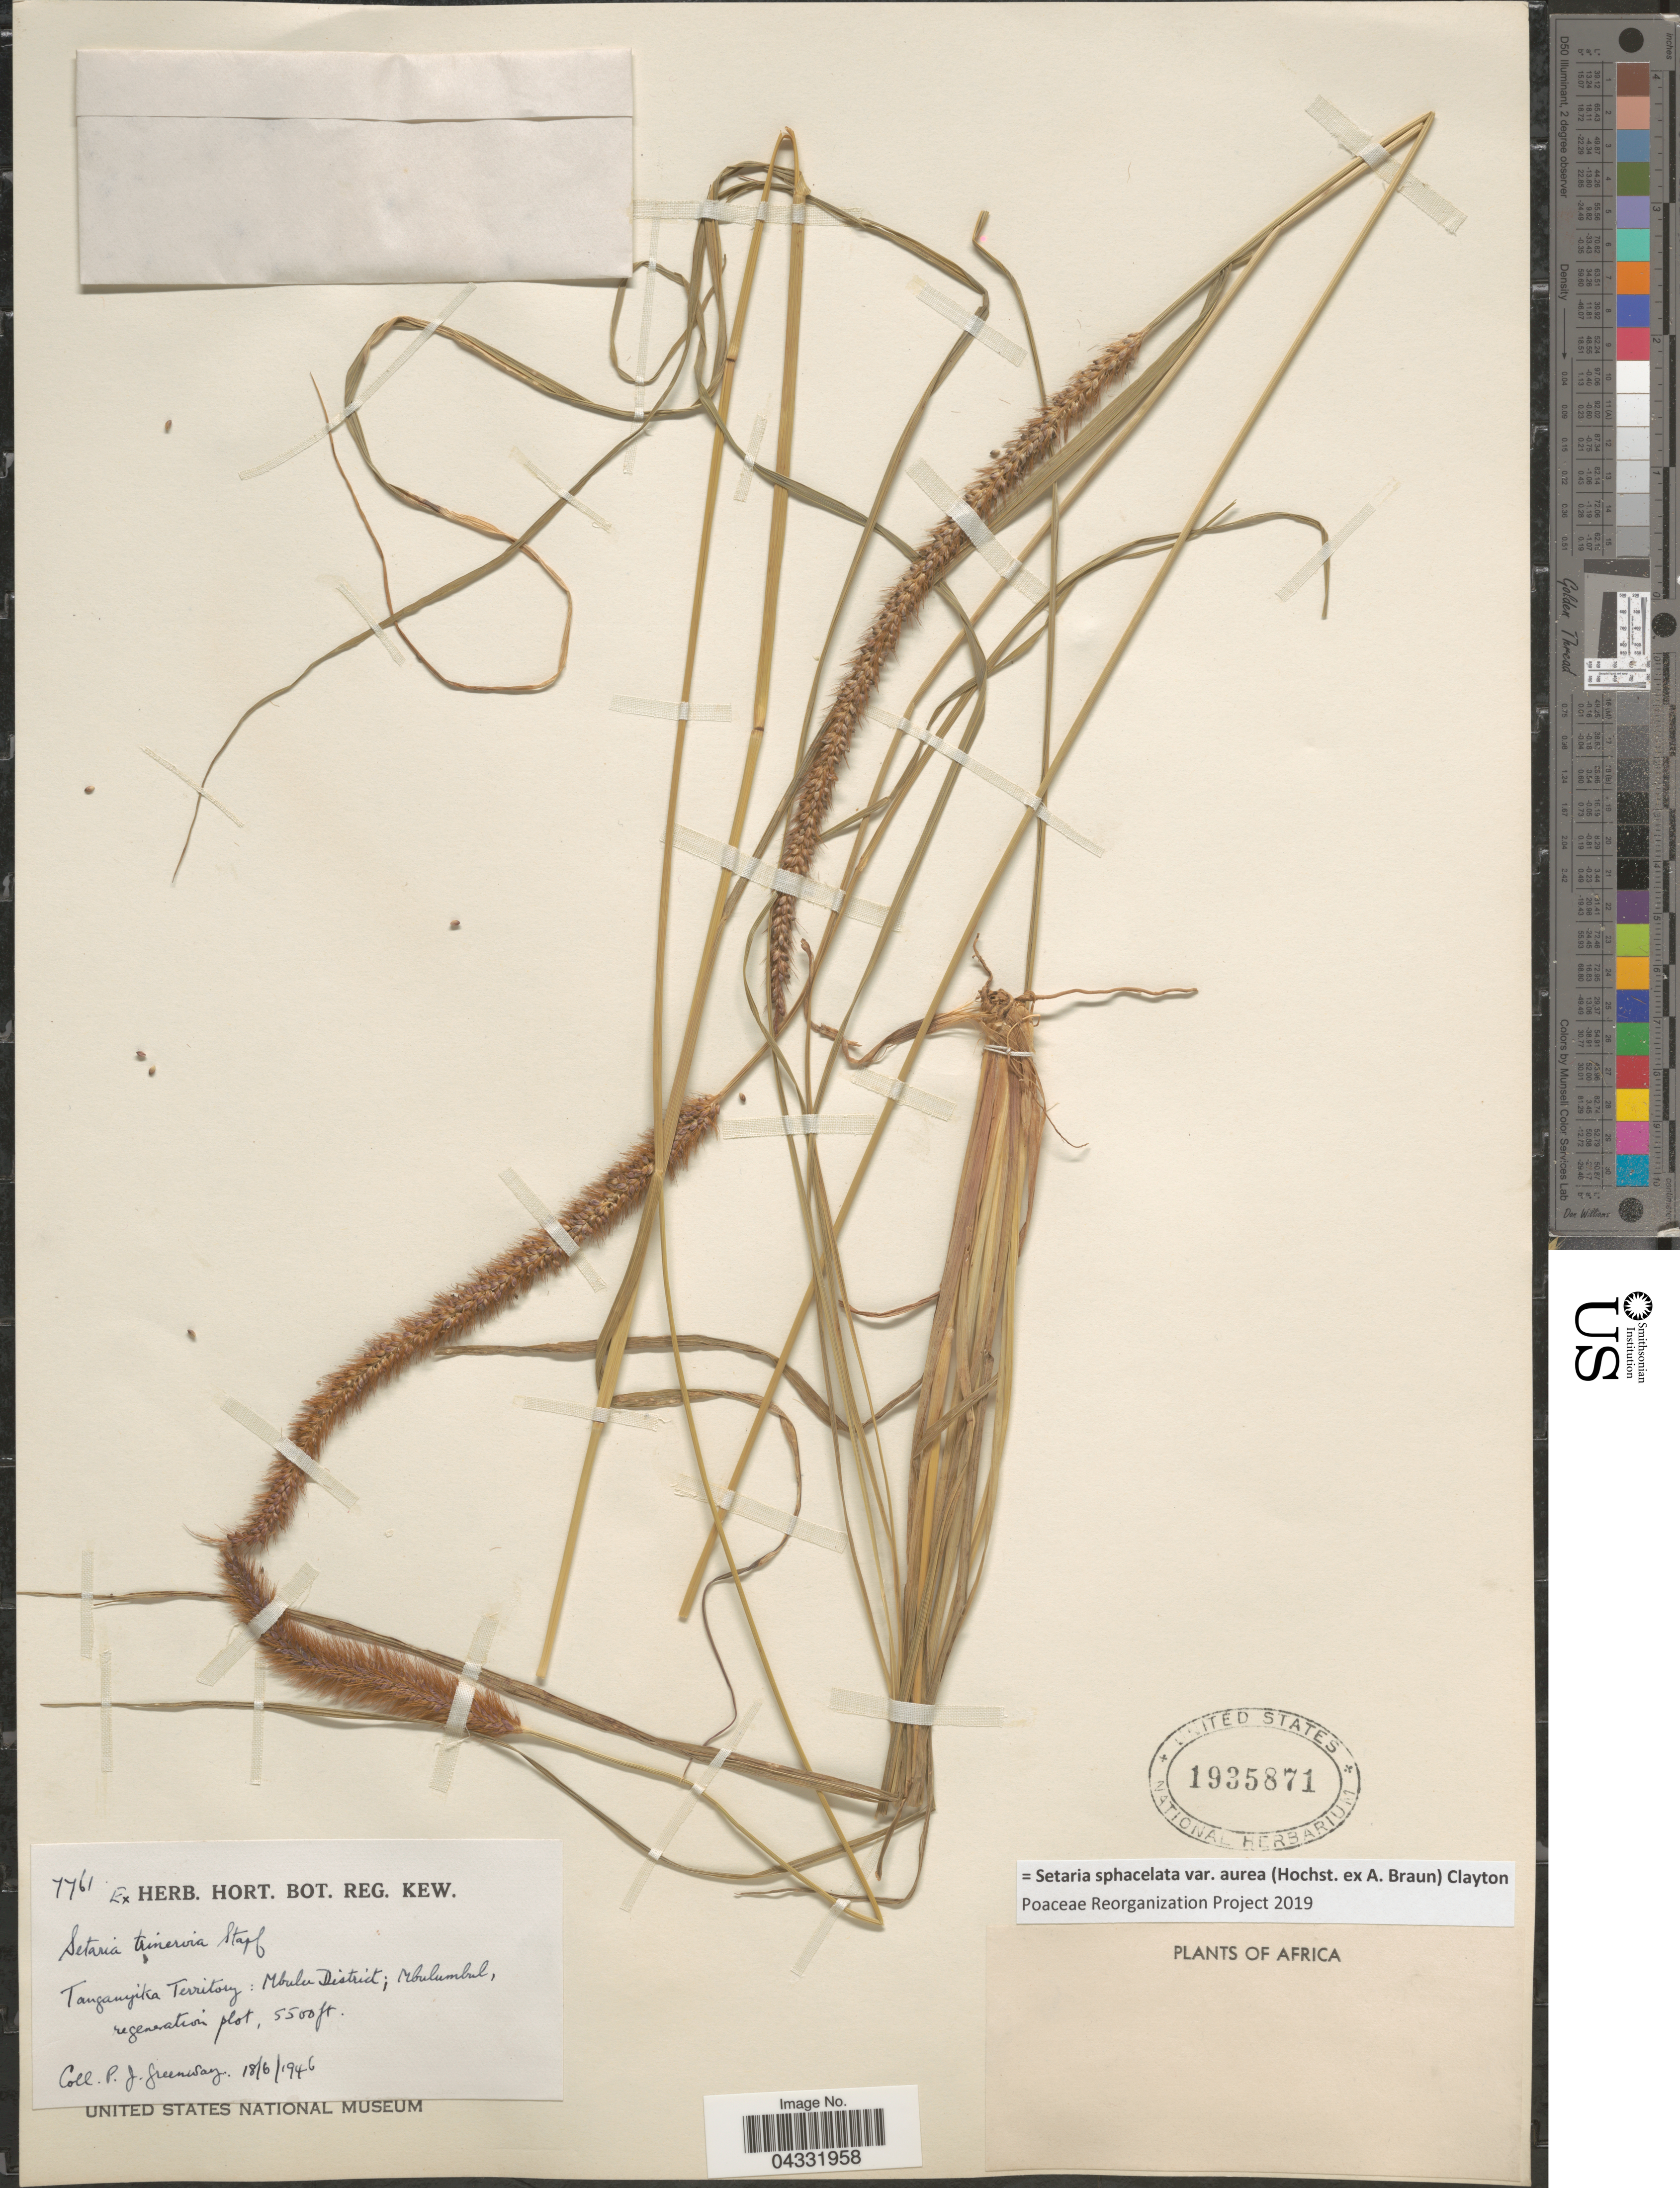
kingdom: Plantae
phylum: Tracheophyta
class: Liliopsida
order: Poales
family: Poaceae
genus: Setaria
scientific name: Setaria sphacelata var. aurea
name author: (Hochst. ex A. Braun) Clayton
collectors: P. J. Greenway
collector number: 7761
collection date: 1946-06-18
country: Tanzania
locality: Tanganyika Territory: Mbulu District; Mbulumbul, regeneration plot.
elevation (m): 1676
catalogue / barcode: US 1935871